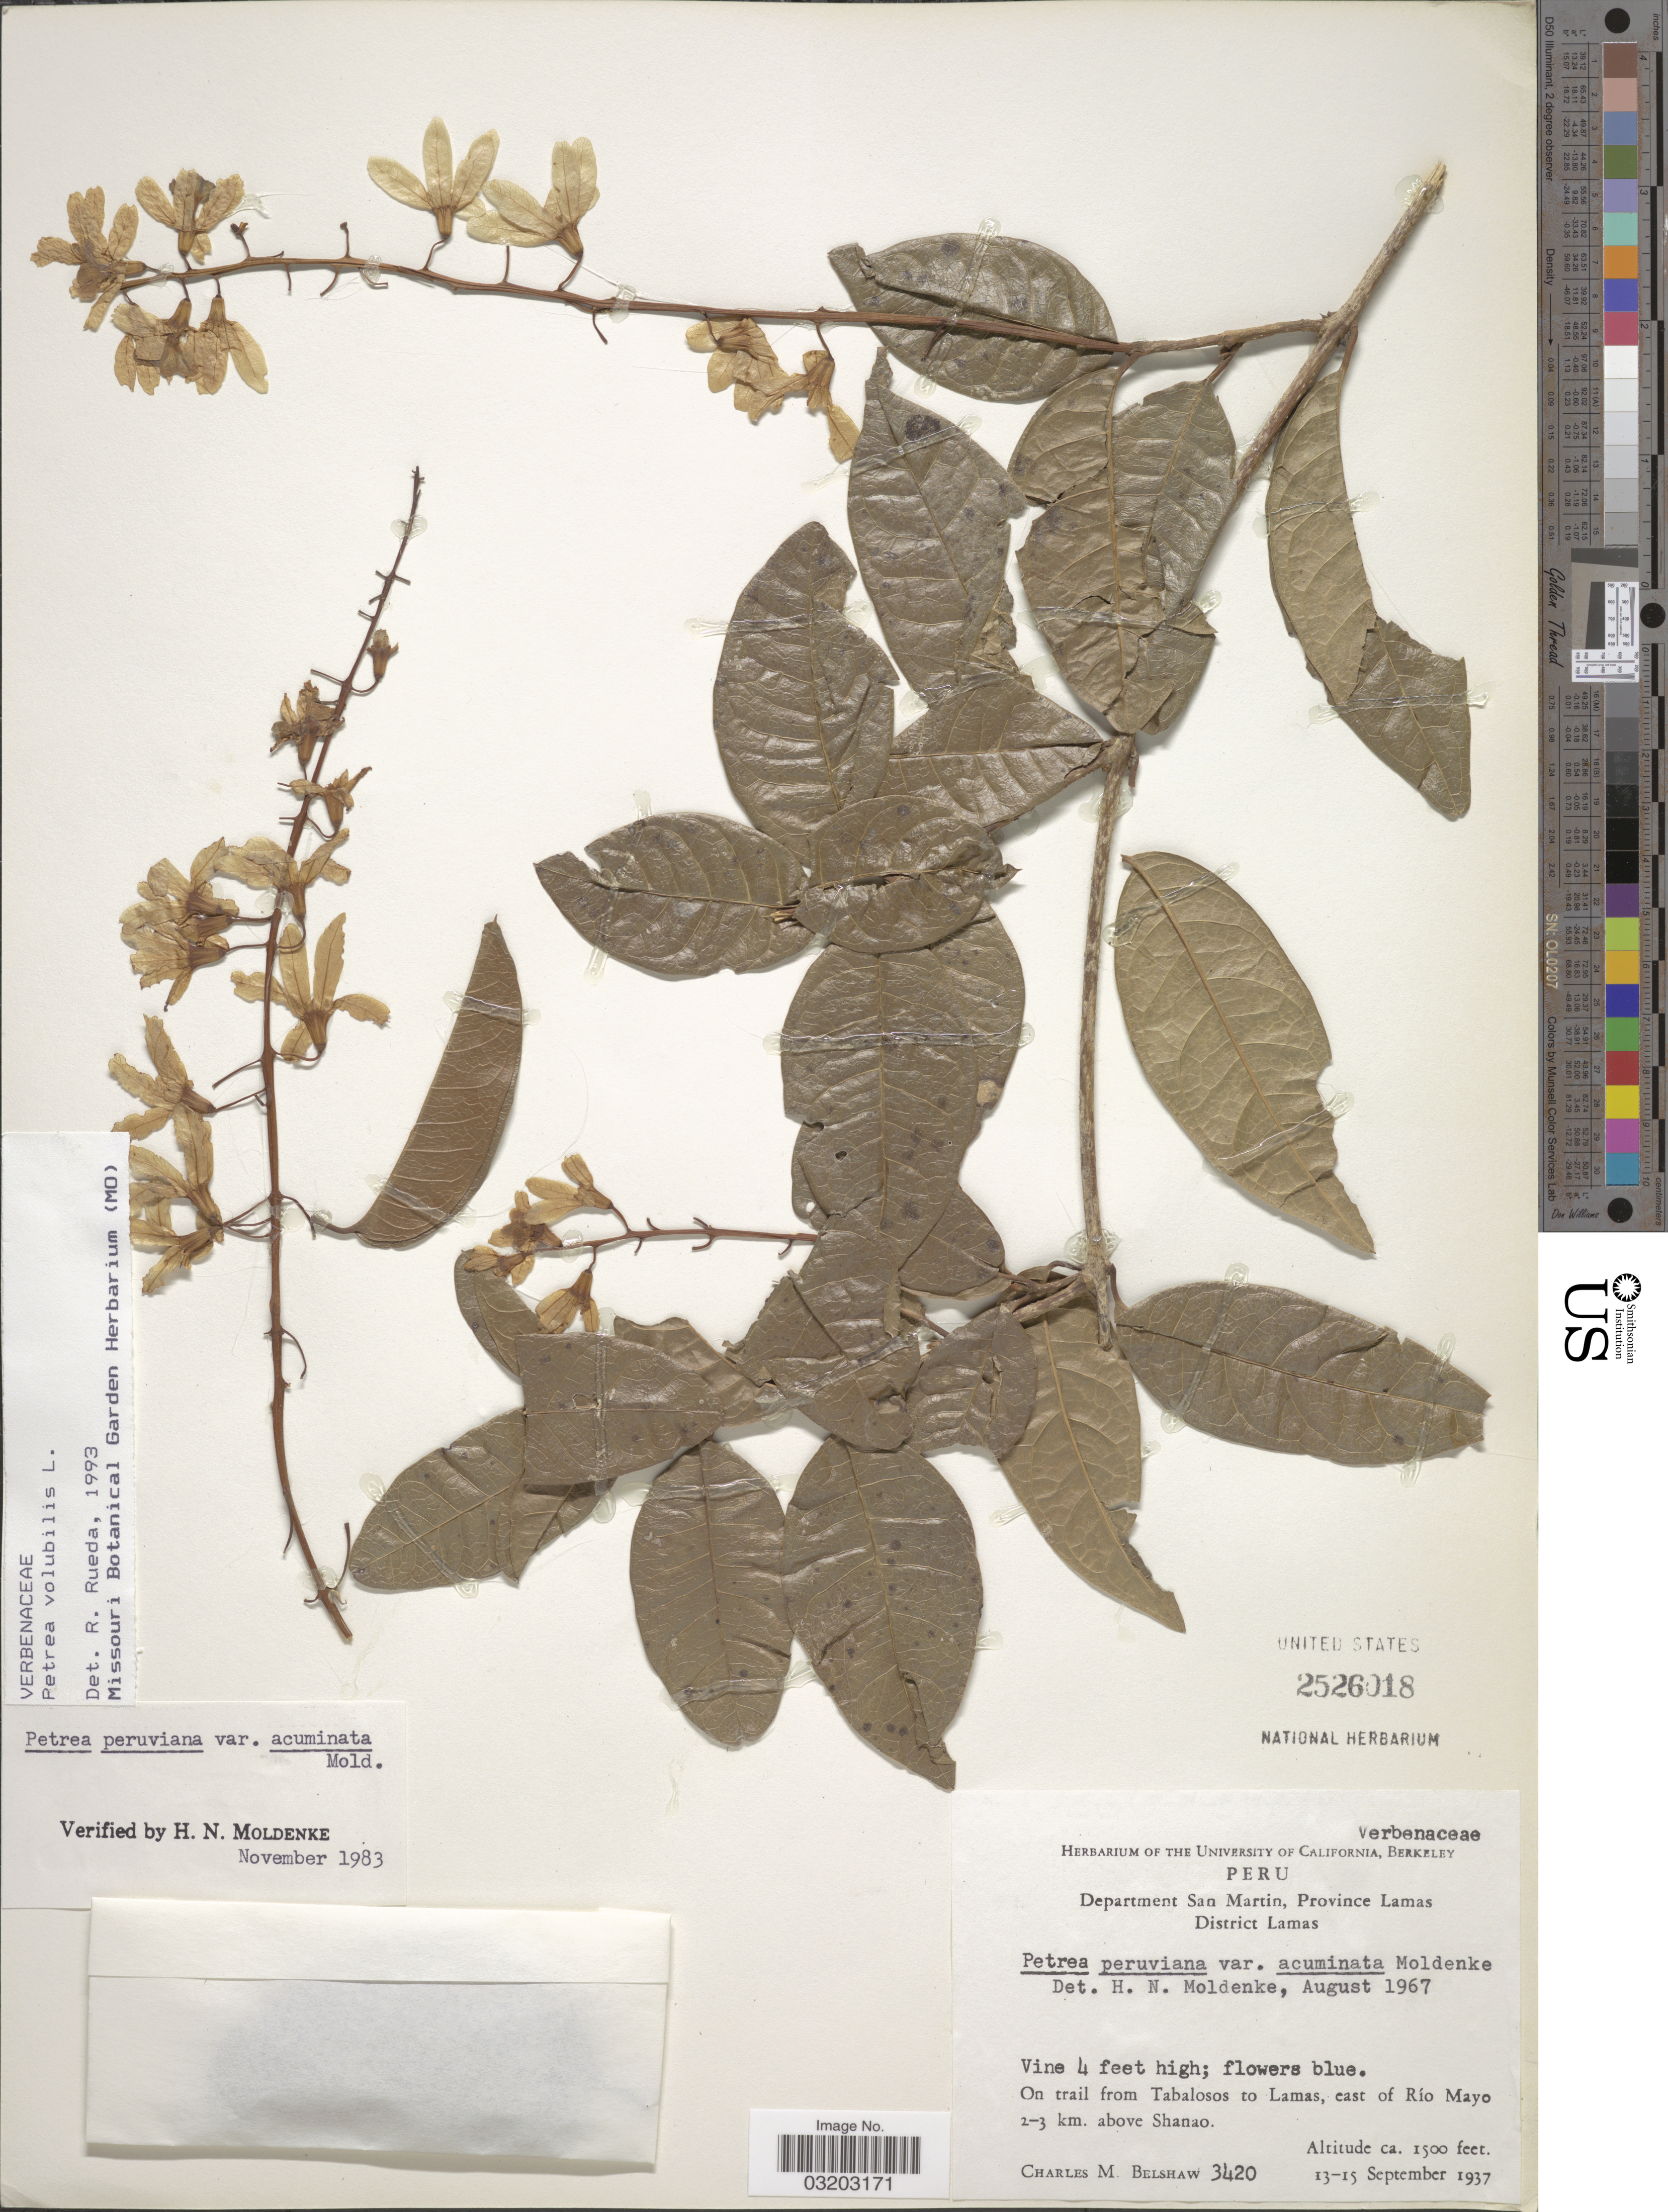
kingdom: Plantae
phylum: Tracheophyta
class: Magnoliopsida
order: Lamiales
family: Verbenaceae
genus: Petrea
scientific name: Petrea volubilis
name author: L.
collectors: C. Shaw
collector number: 3420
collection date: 1937-09-13/1937-09-15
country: Peru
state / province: San Martín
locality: Department San Martin, Province Lamas. District Lamas. On trail from Tabalosos to Lamas, east of Río Mayo 2-3 km. above Shanao.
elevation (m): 457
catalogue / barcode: US 2526018